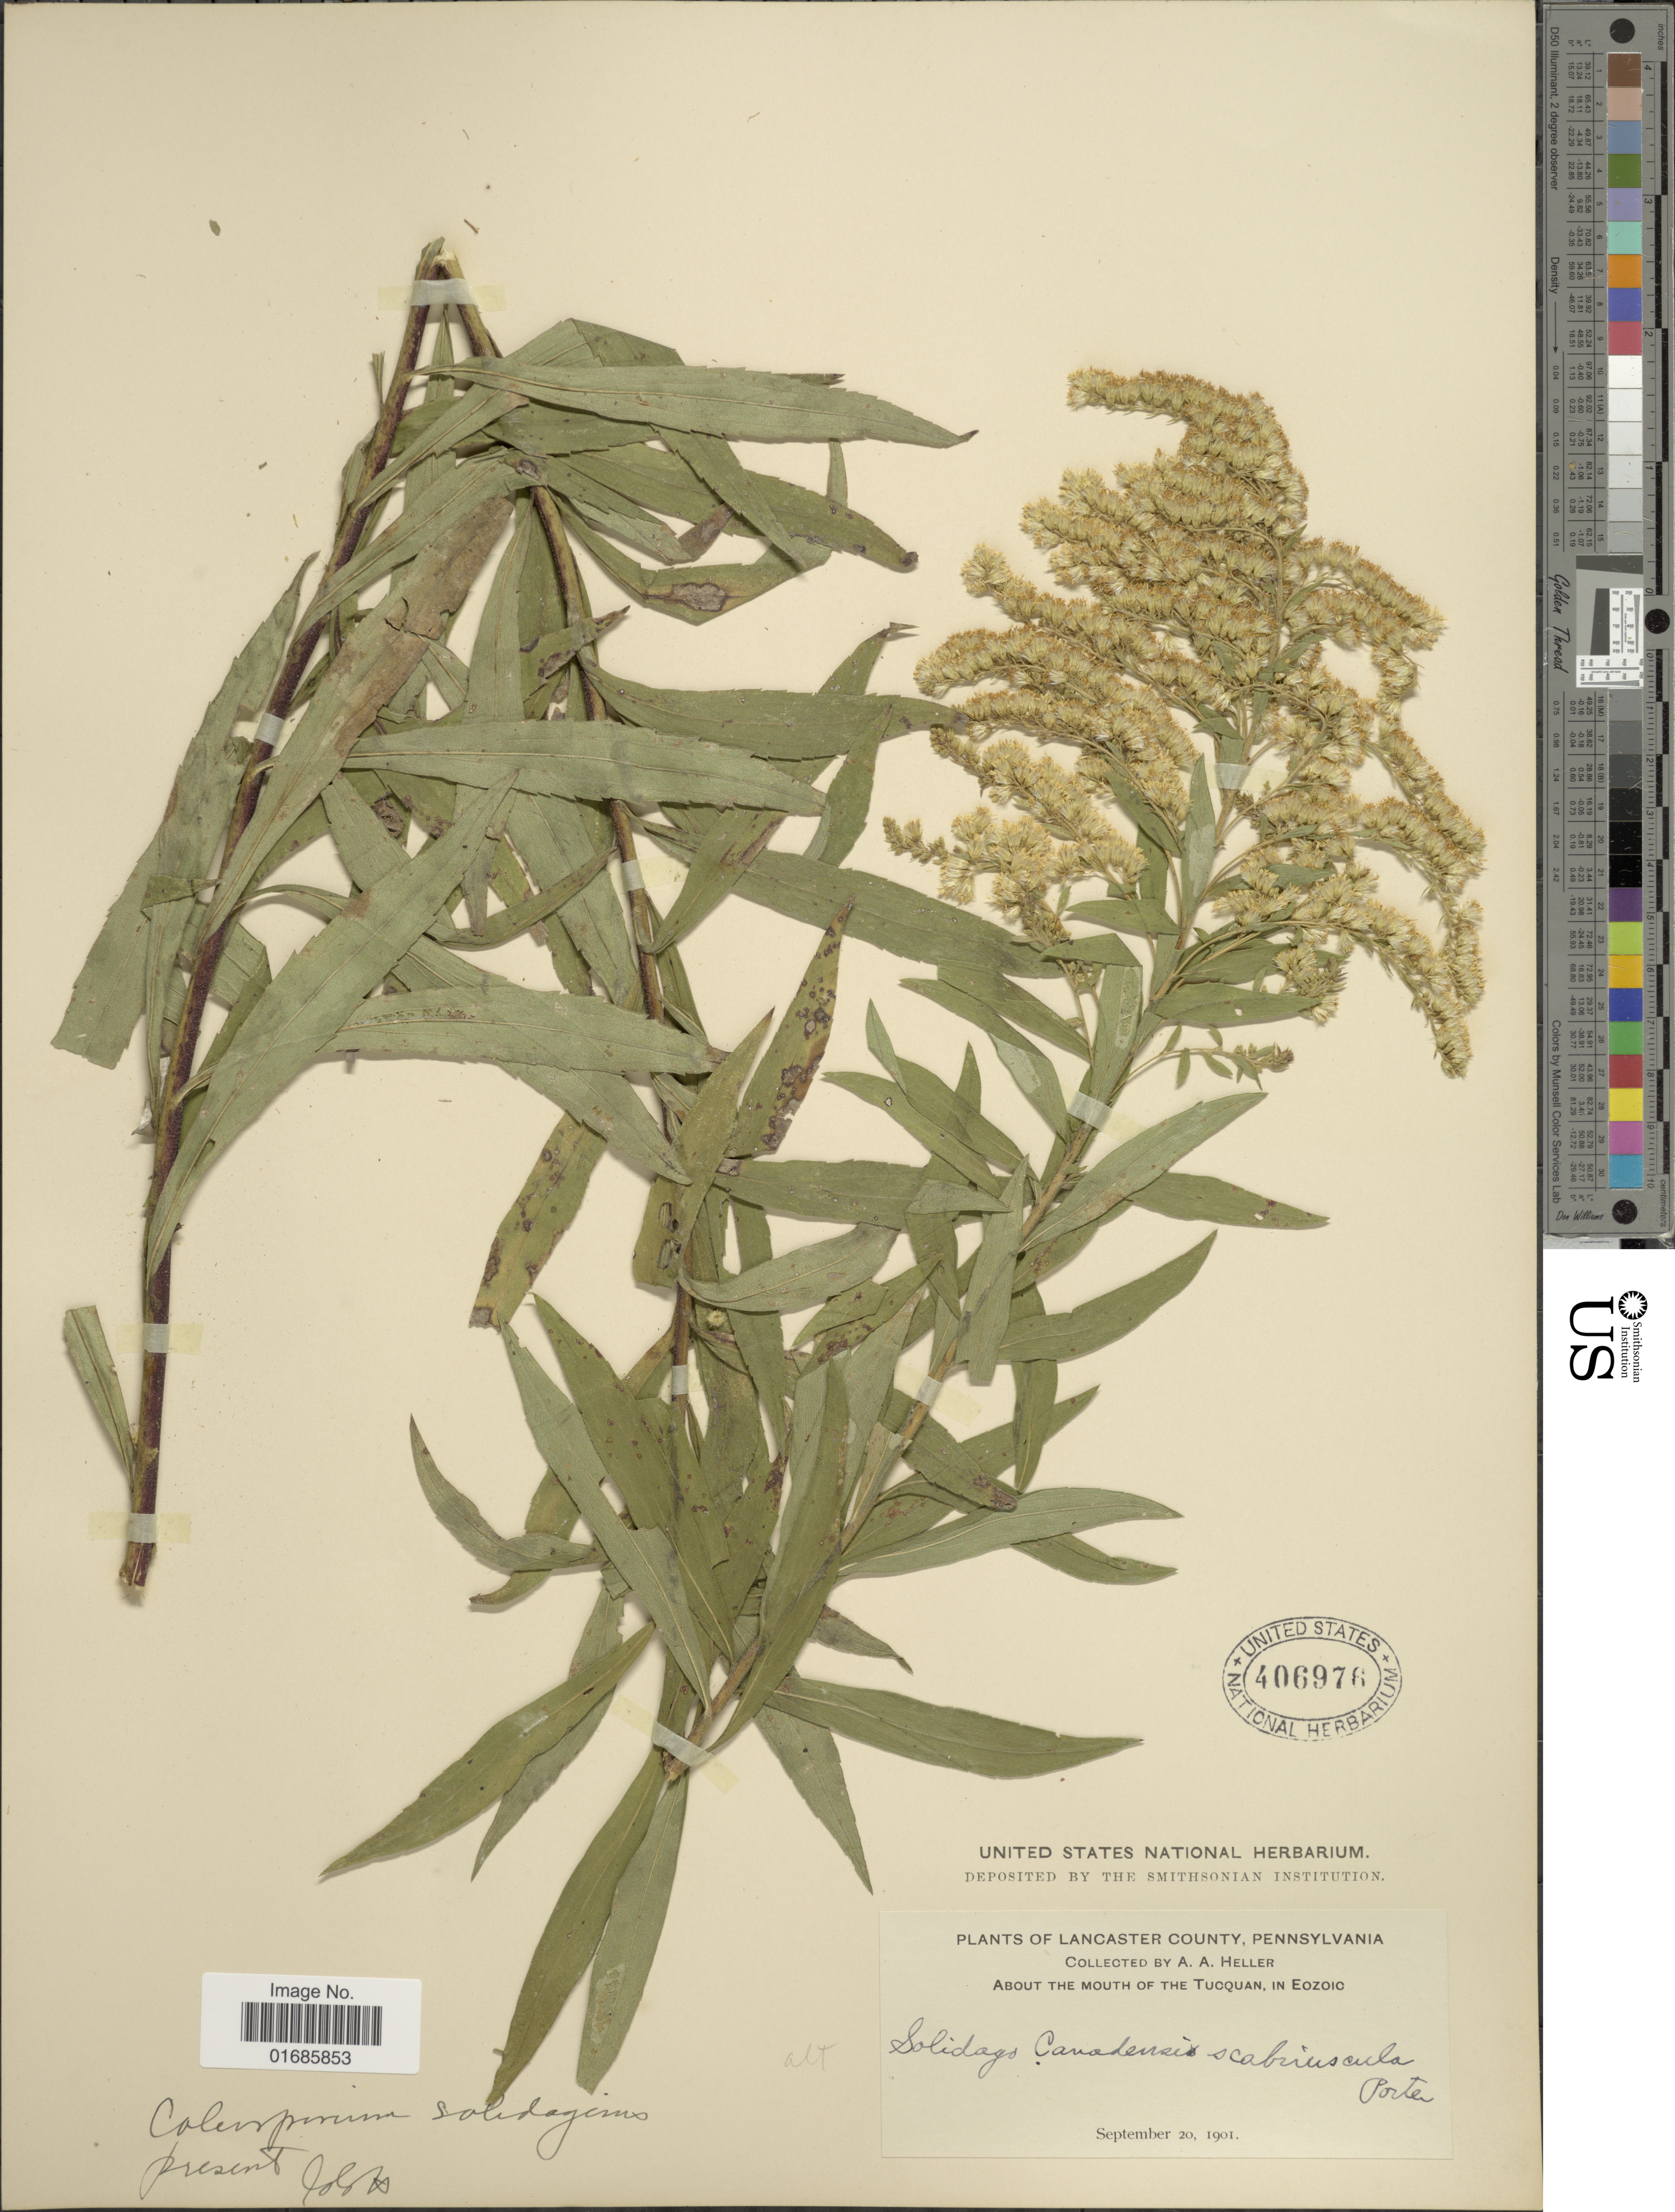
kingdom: Plantae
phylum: Tracheophyta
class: Magnoliopsida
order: Asterales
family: Asteraceae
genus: Solidago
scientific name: Solidago canadensis var. scabra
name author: (Muhl. ex Willd.) Torr. & A. Gray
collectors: A. A. Heller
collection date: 1901-09-20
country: United States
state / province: Pennsylvania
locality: Lancaster County, about the mouth of the Tucquan, in Eozoic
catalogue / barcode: US 406976